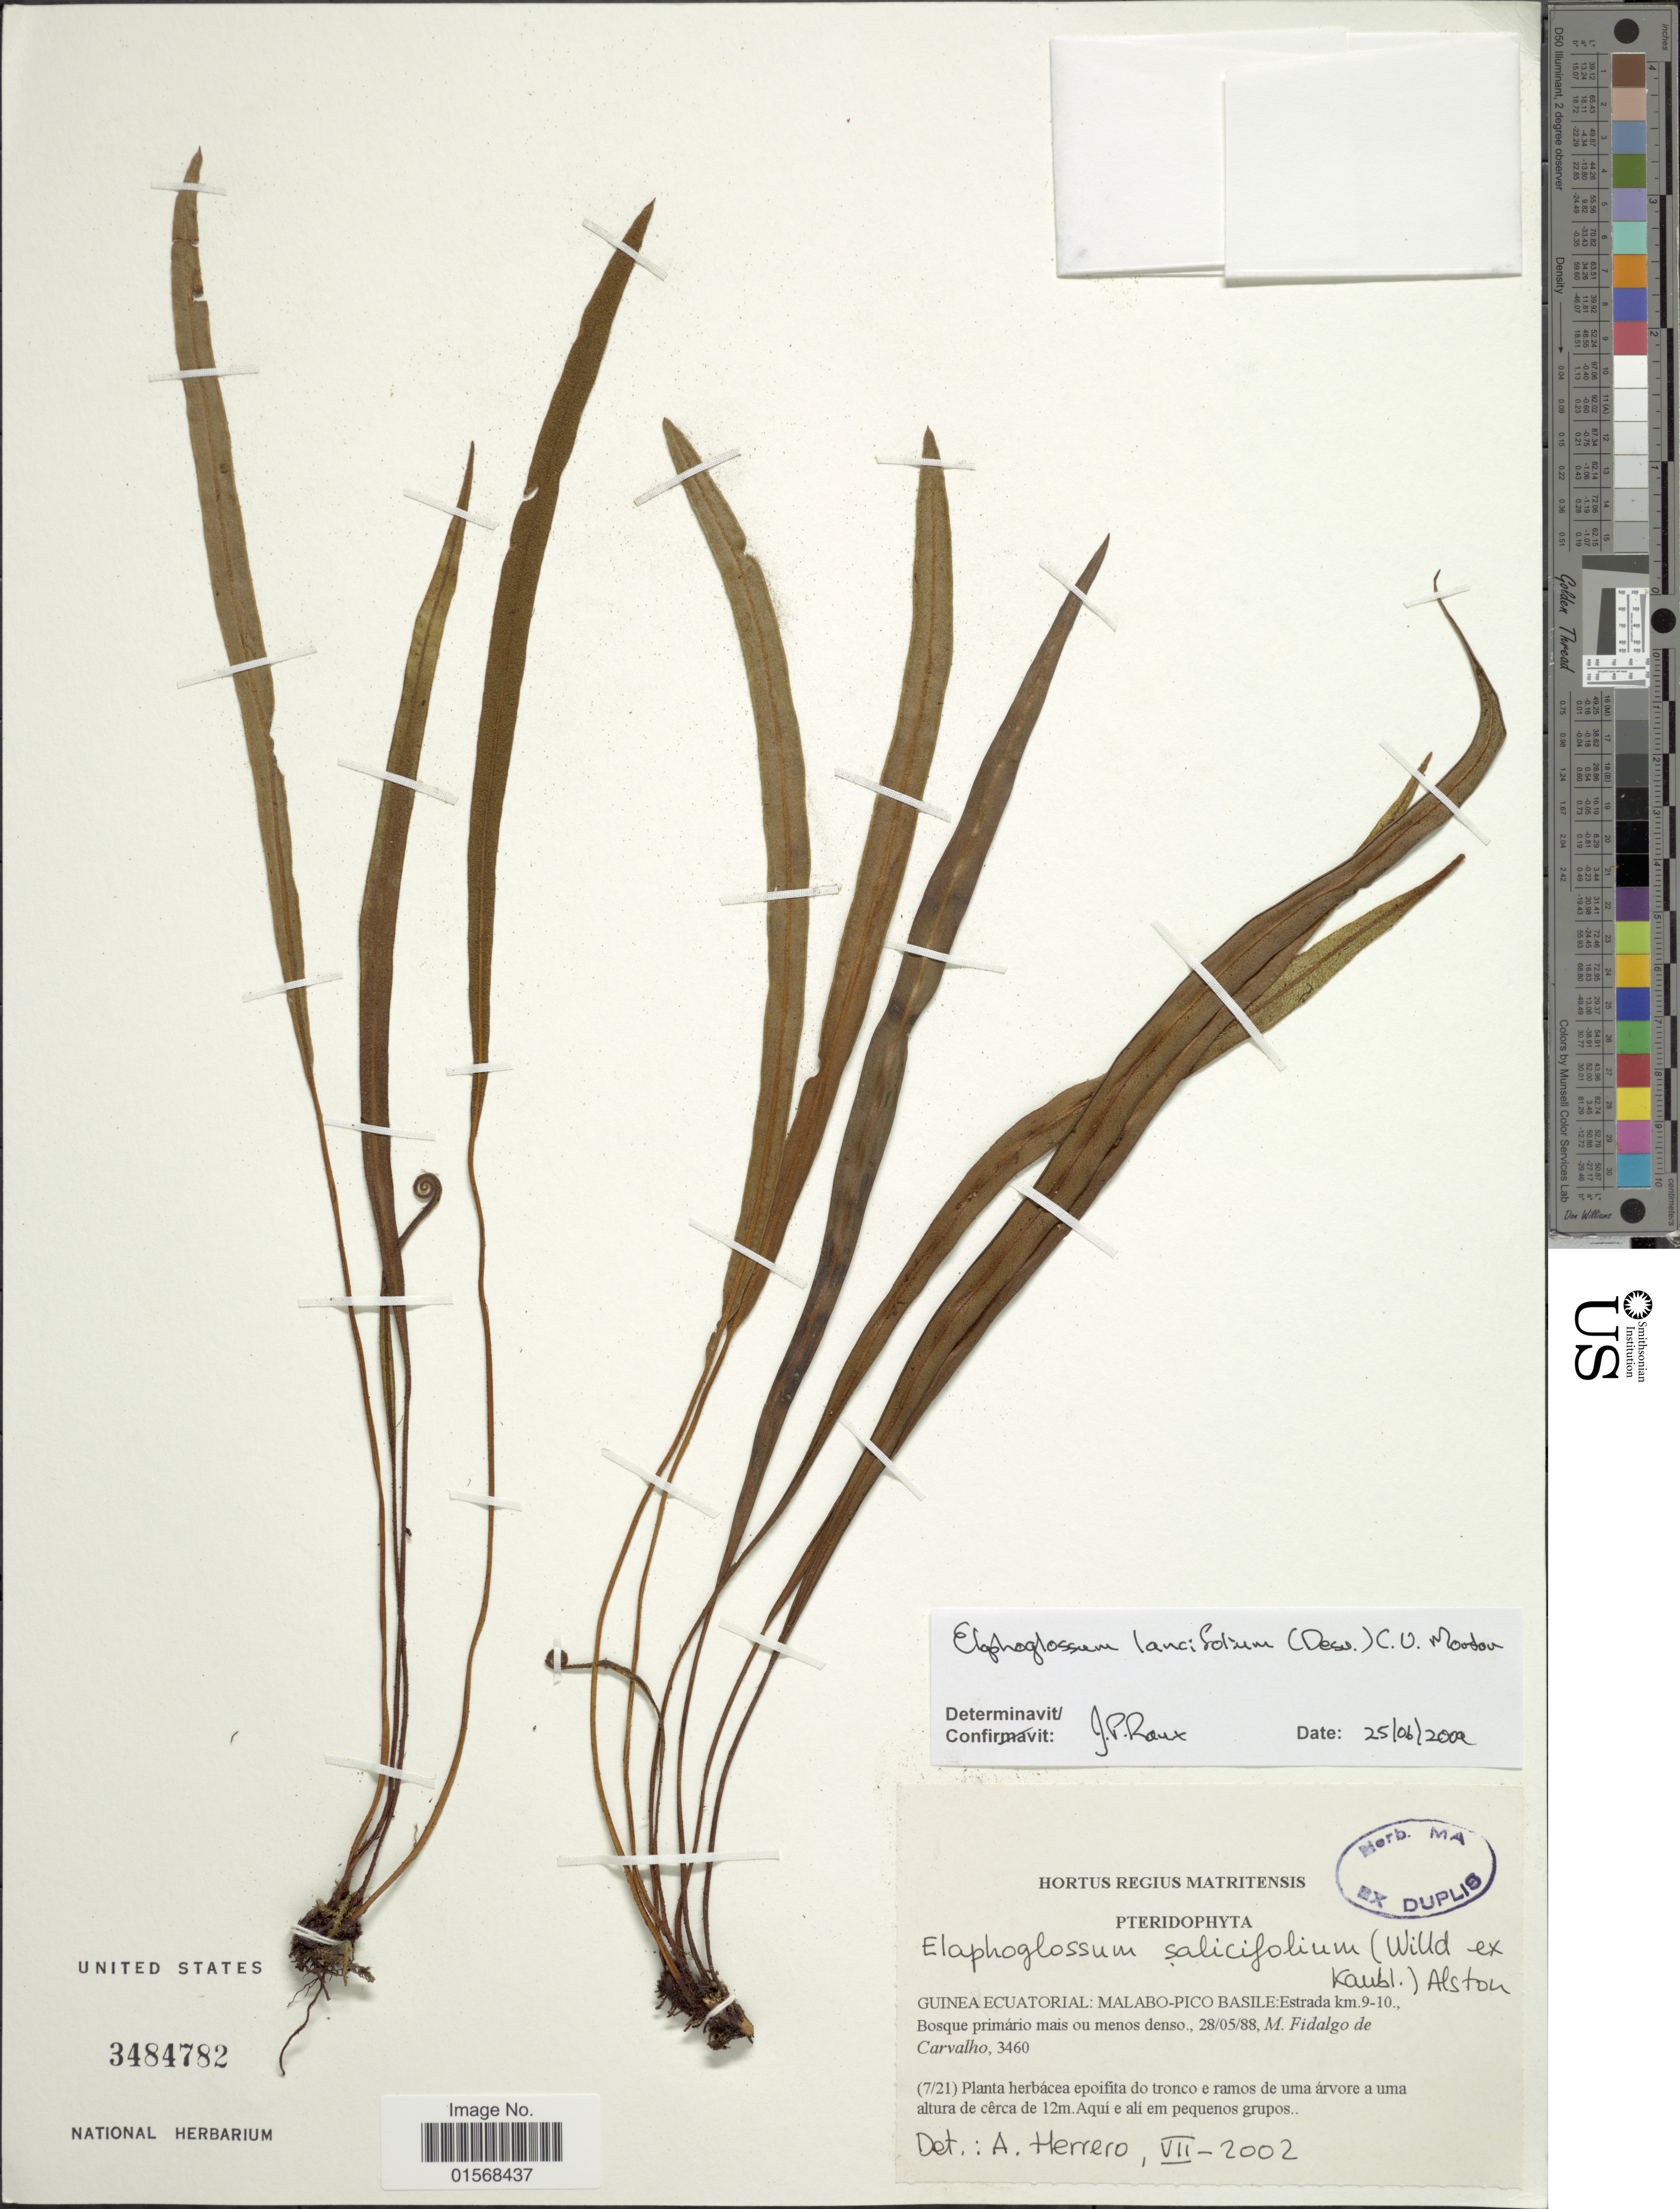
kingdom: Plantae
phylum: Tracheophyta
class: Polypodiopsida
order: Polypodiales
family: Dryopteridaceae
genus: Elaphoglossum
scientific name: Elaphoglossum laucifolium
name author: (Desv.) C.V. Morton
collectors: M. Fidalgo de Carvalho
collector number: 3460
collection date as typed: Transcribed d/m/y: 28/5/88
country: Equatorial Guinea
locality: Hortus Regius Matritensis, Guinea Ecuatorial: Malabo-Pico Basile: Estarda km. 9-10.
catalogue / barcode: US 3484782